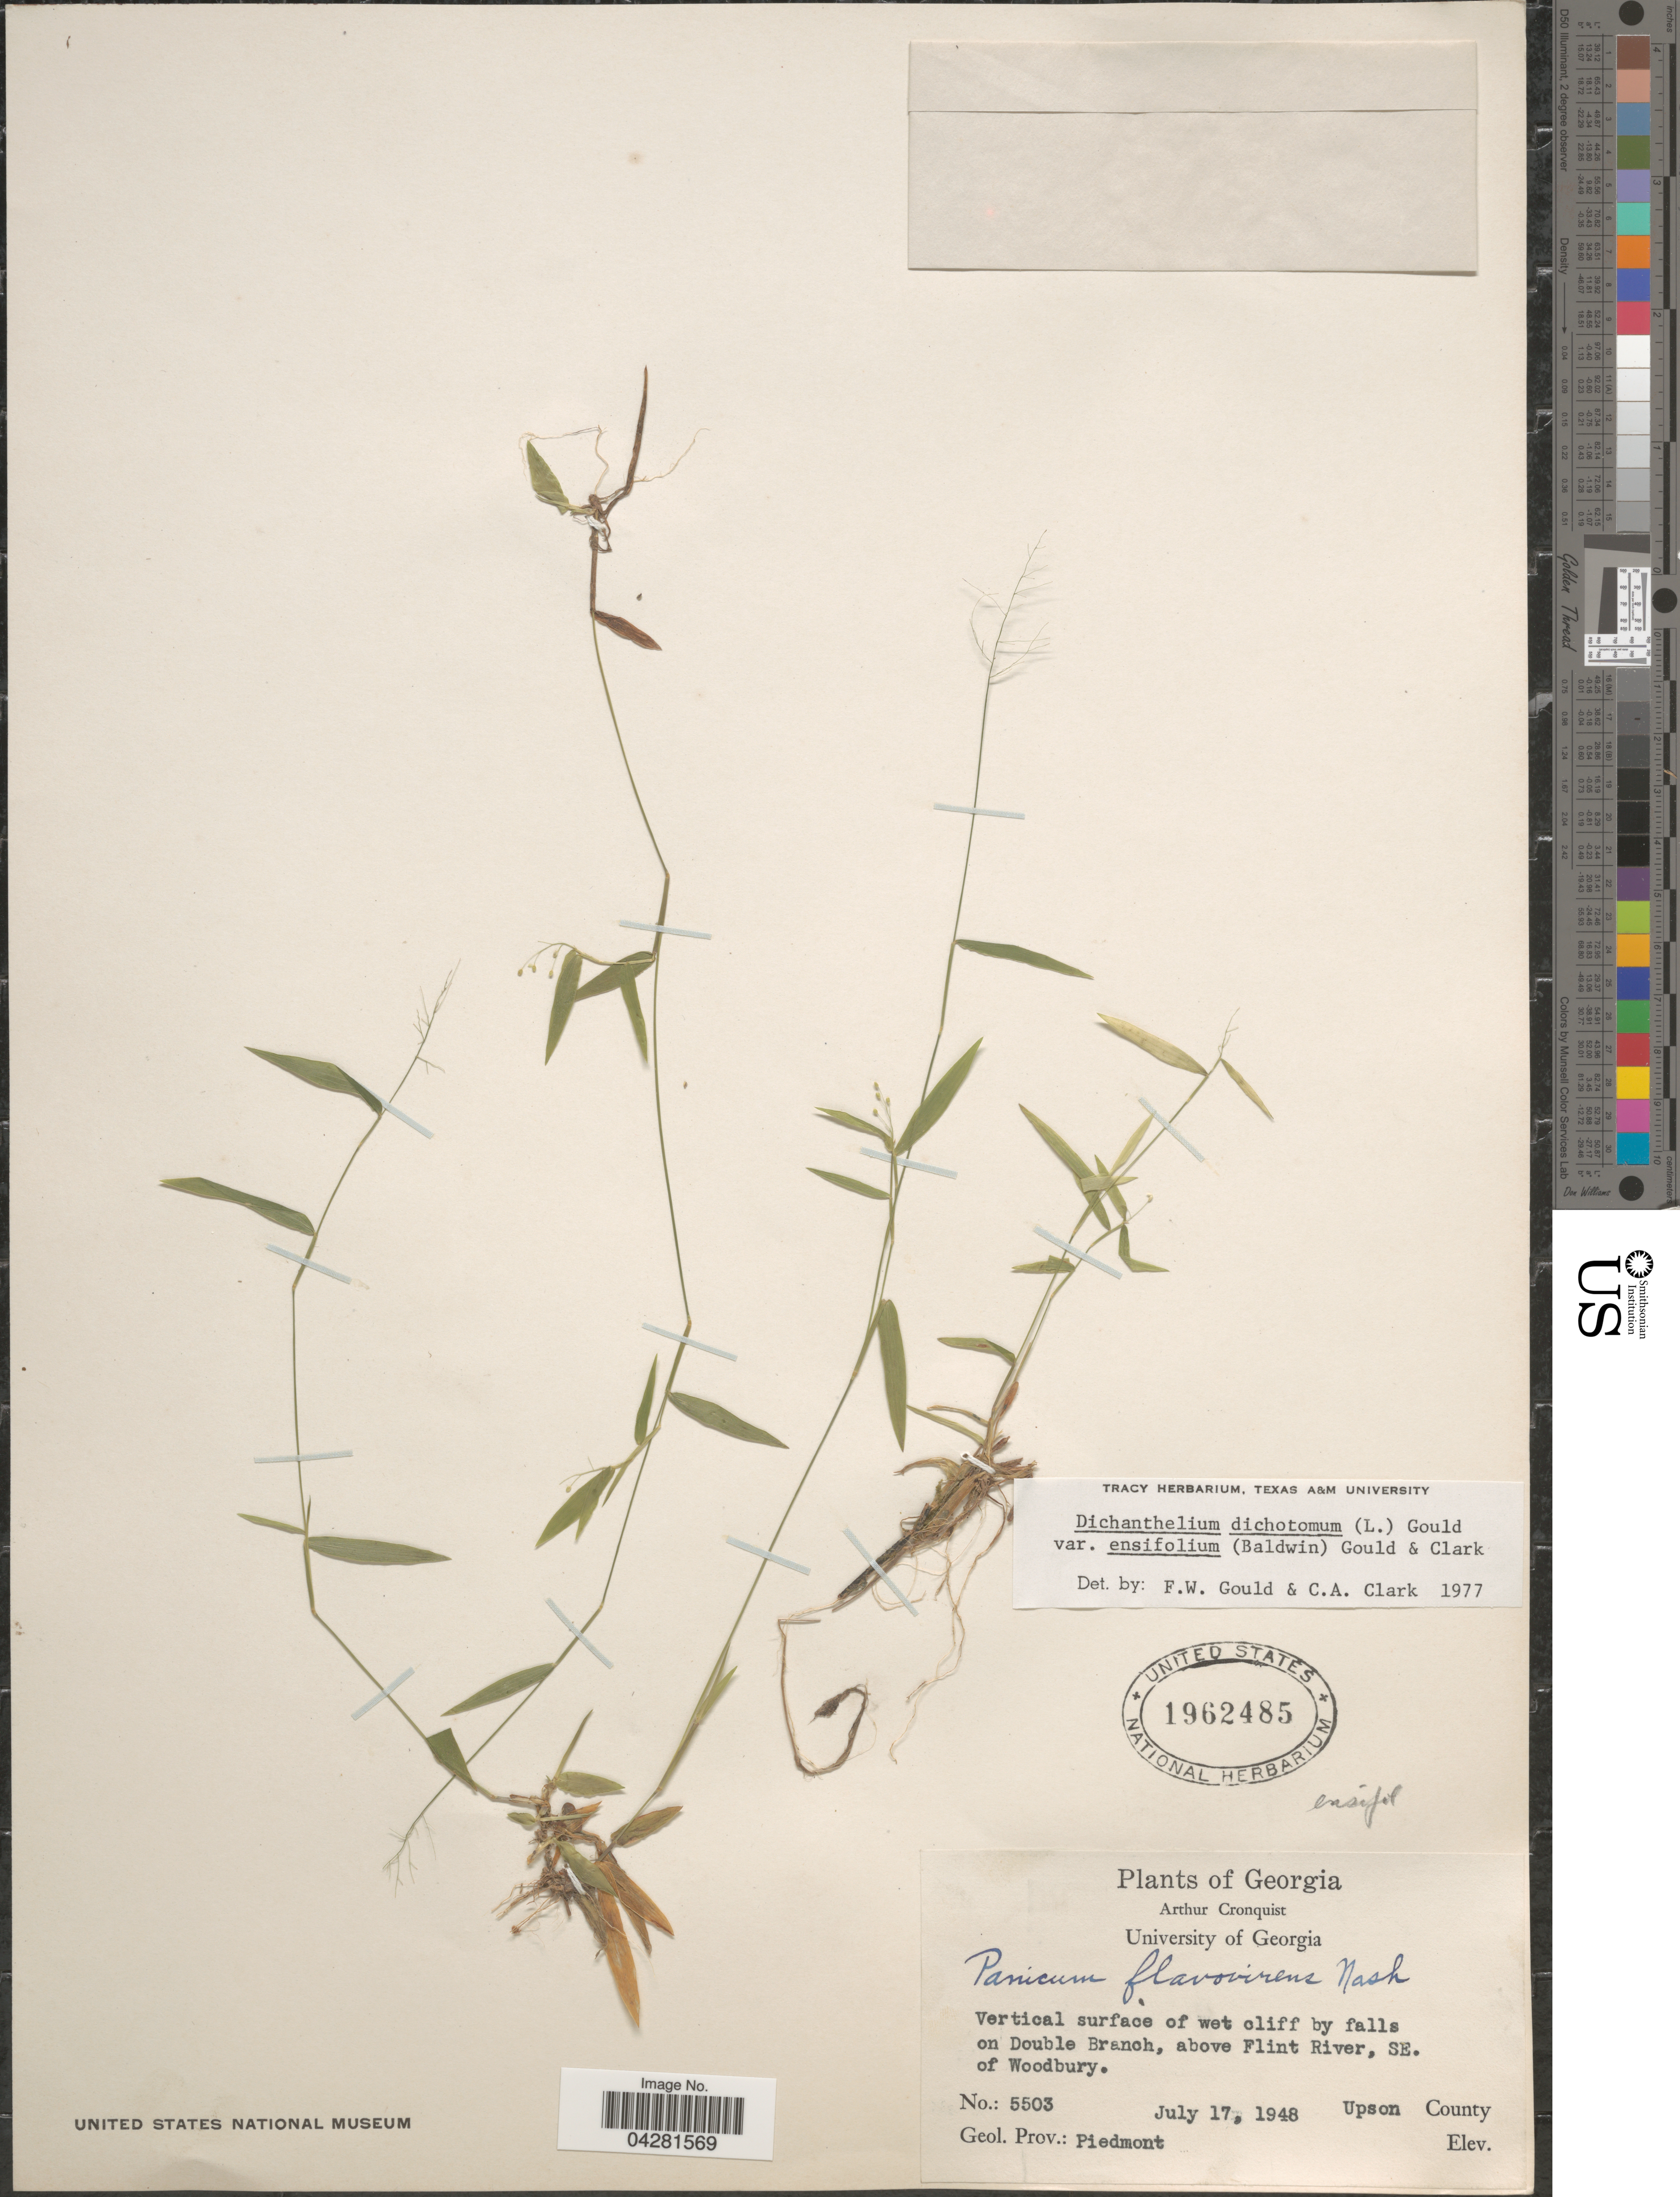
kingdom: Plantae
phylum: Tracheophyta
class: Liliopsida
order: Poales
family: Poaceae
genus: Dichanthelium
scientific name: Dichanthelium ensifolium var. ensifolium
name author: (Baldwin ex Elliot) Gould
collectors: A. J. Cronquist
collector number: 5503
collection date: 1948-07-17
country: United States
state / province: Georgia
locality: Vertical surface of wet cliff by falls on Double Branch, above Flint River, SE. of Woodbury. Upson County. Geol. Prov.: Piedmont.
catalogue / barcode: US 1962485